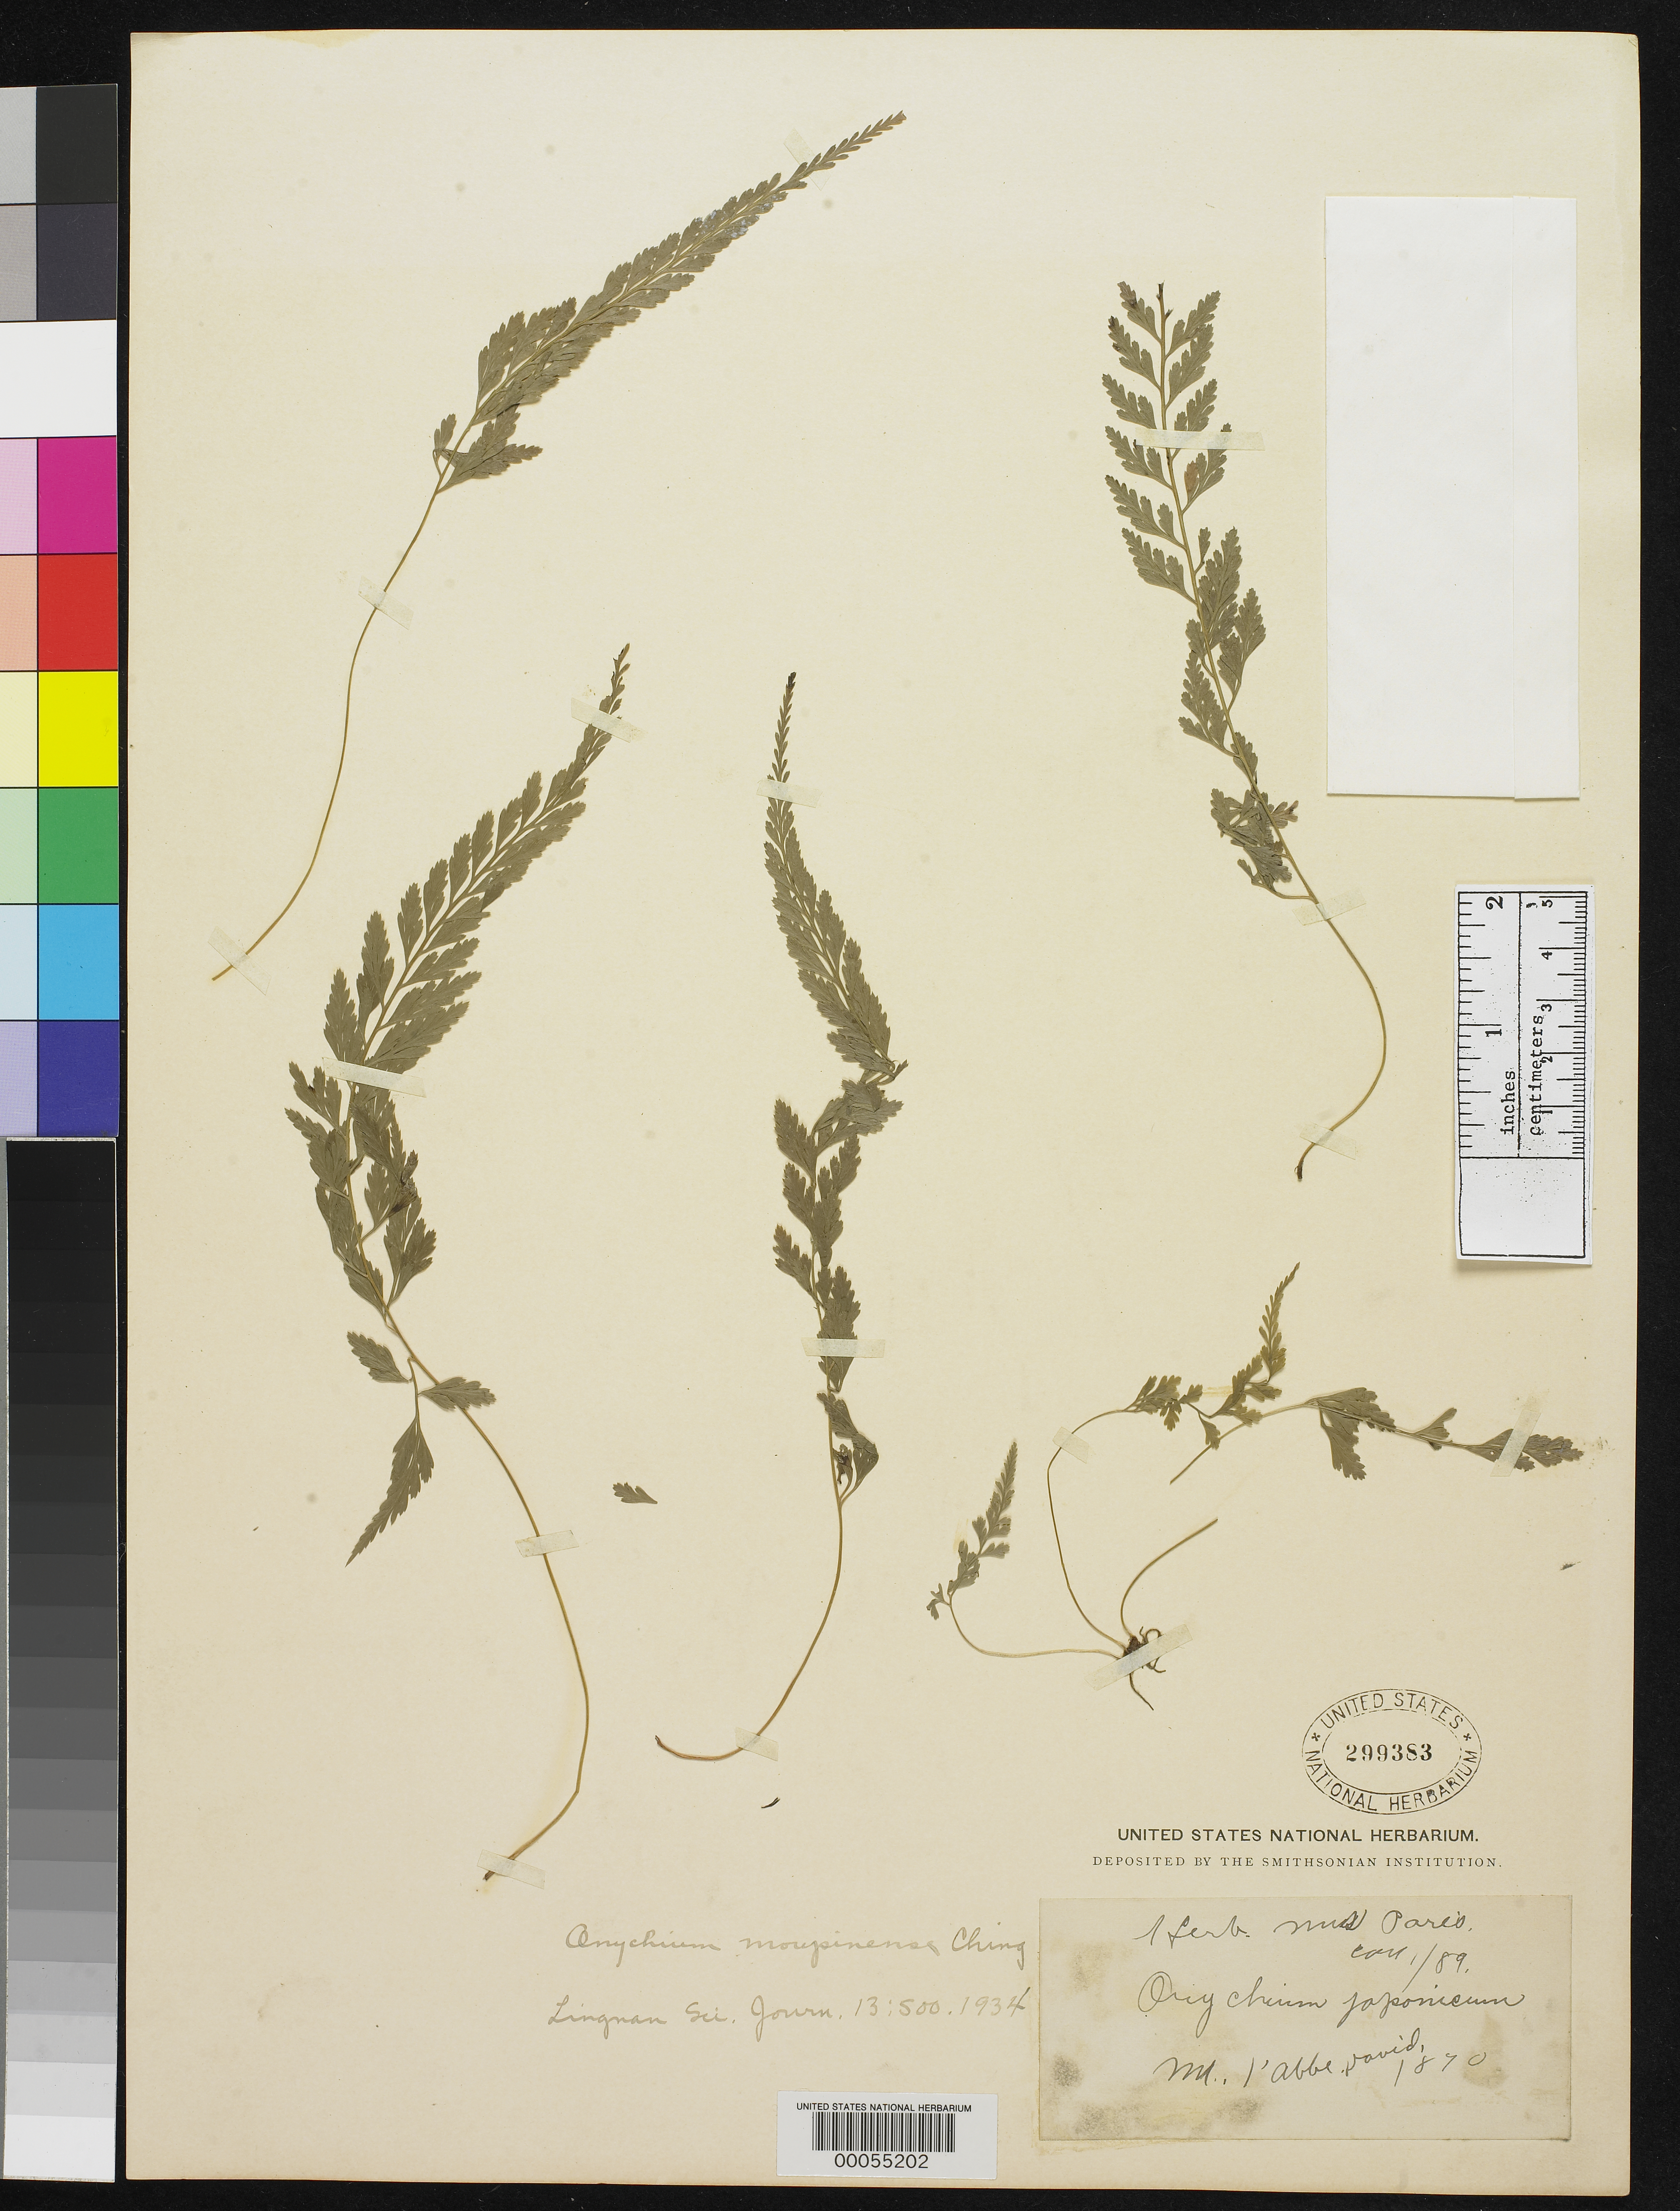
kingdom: Plantae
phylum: Tracheophyta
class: Polypodiopsida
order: Polypodiales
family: Pteridaceae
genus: Onychium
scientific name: Onychium moupinense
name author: Ching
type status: Type Collection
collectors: A. David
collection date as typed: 1870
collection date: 1870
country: China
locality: Moupin.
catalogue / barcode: US 299383